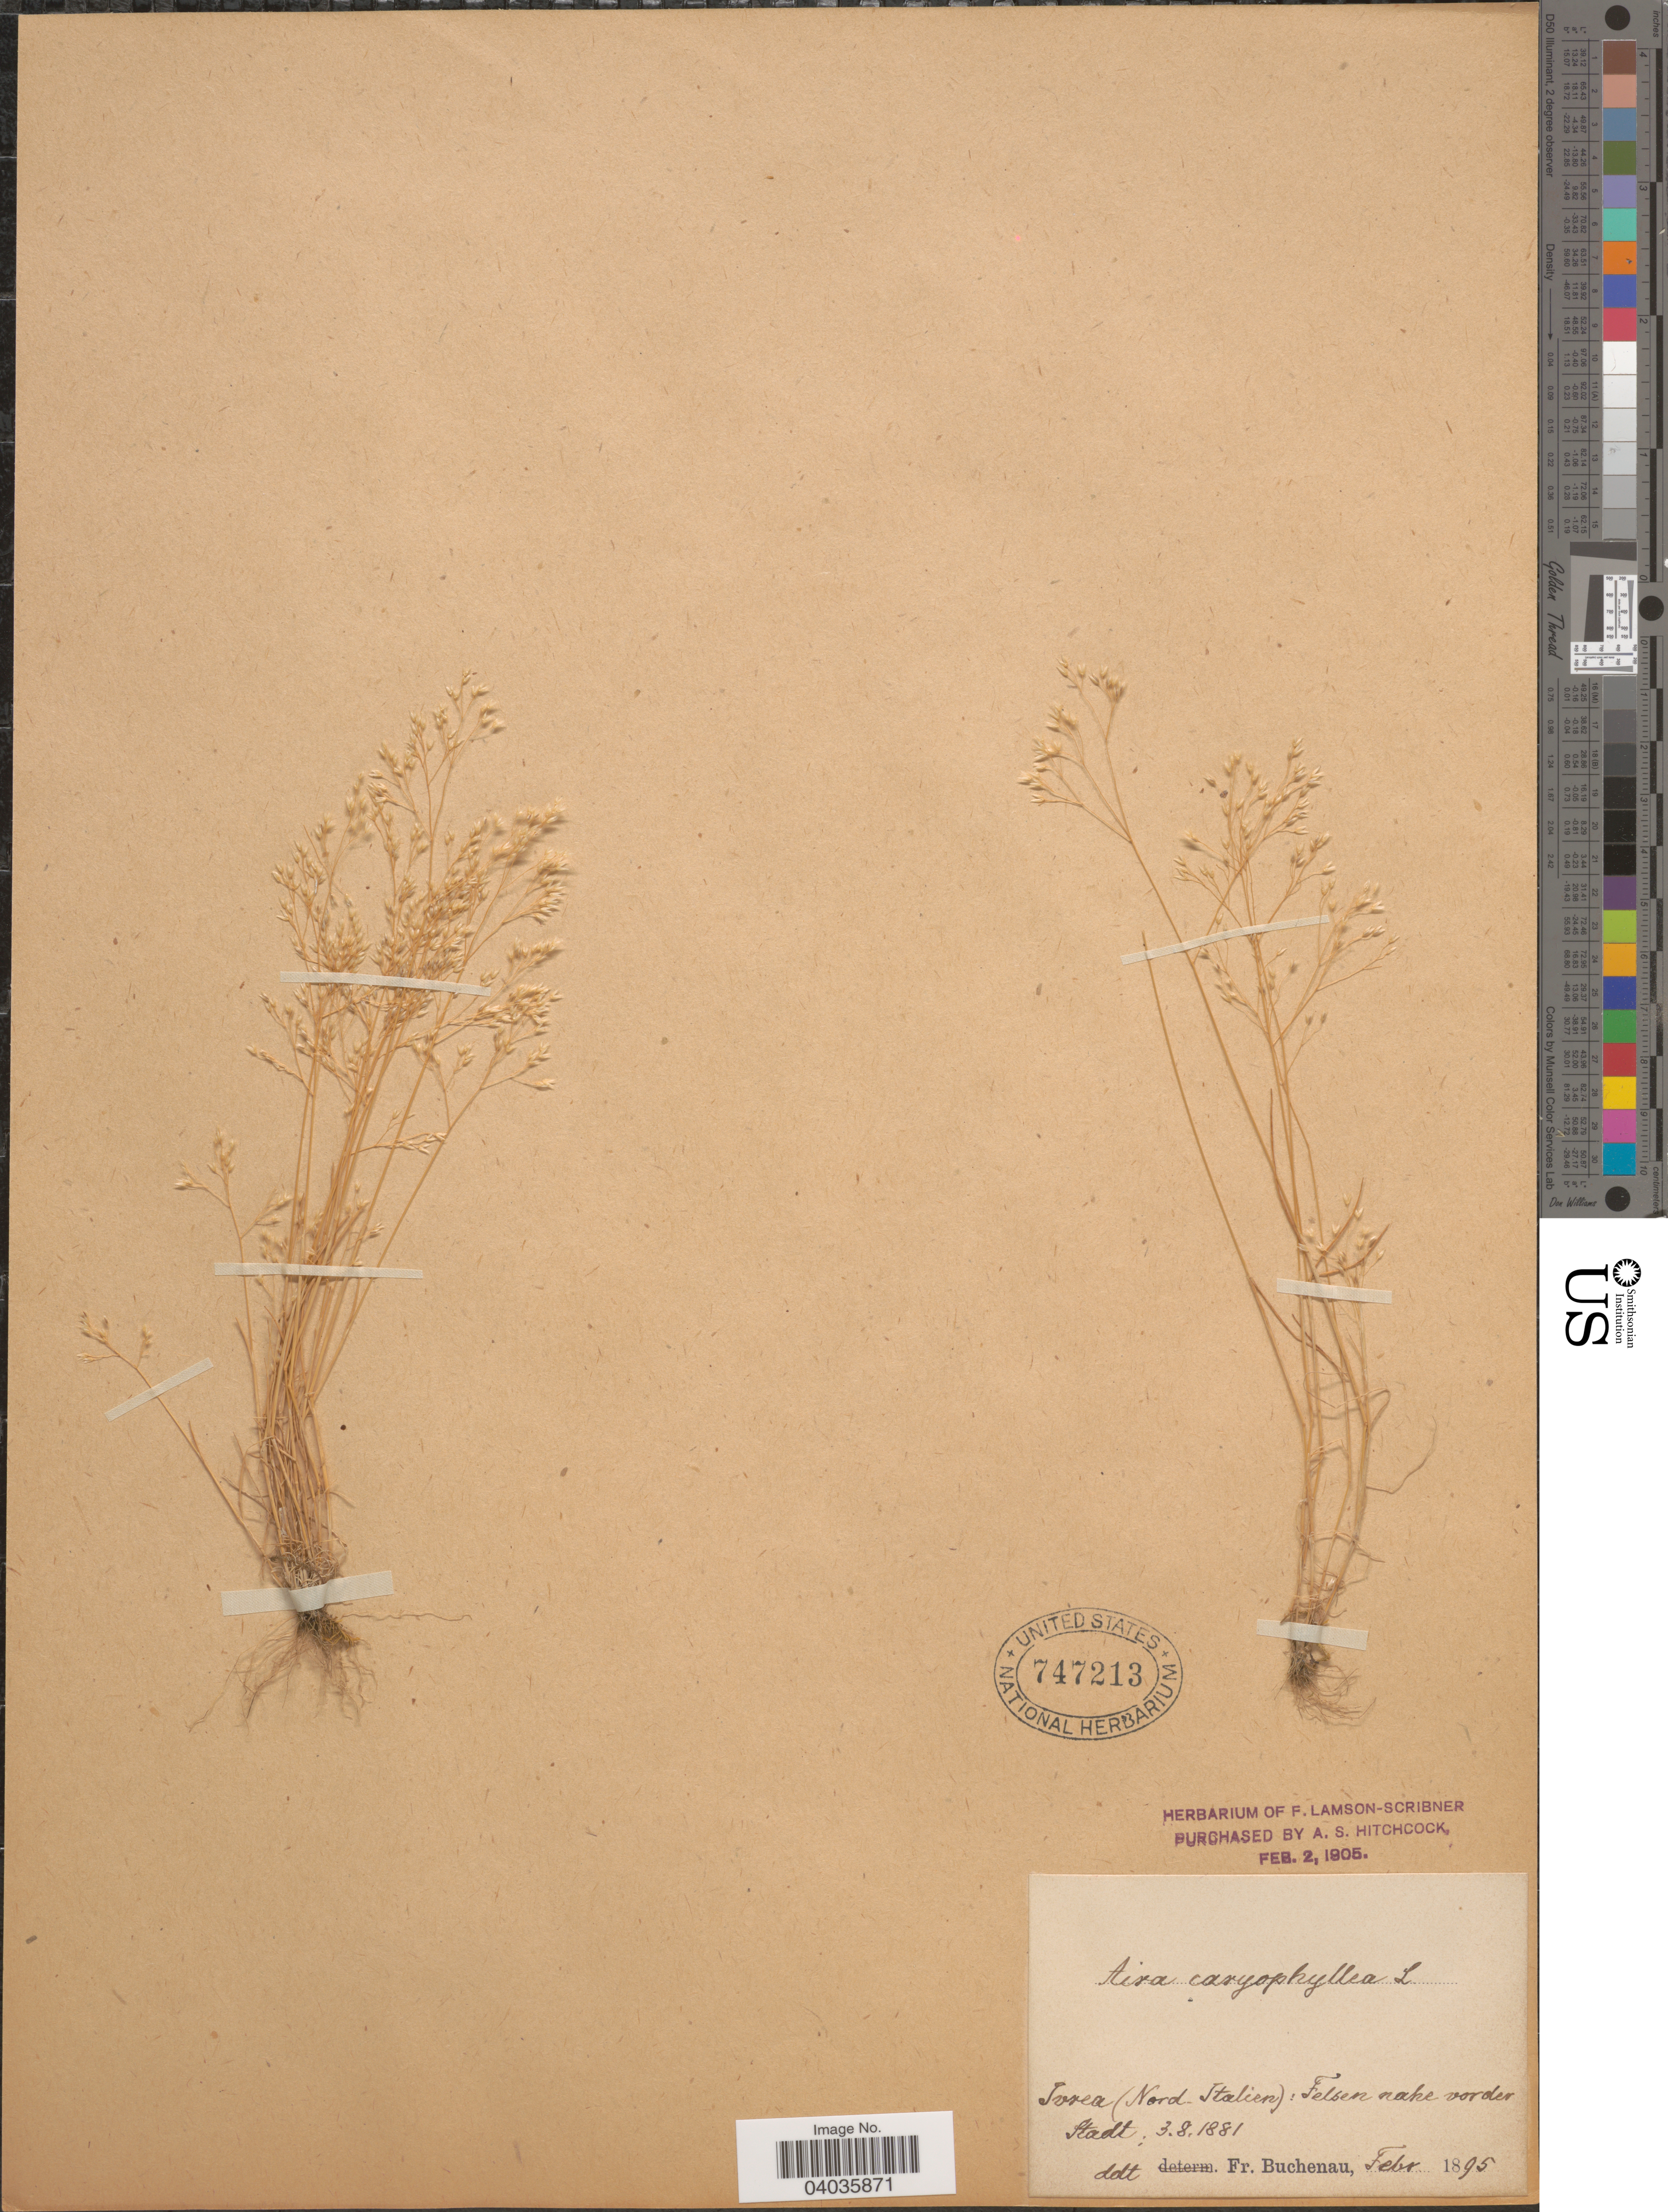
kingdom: Plantae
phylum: Tracheophyta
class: Liliopsida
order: Poales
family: Poaceae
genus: Aira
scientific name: Aira caryophyllea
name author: L.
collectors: F. Buchenau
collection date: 1881-08-03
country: Italy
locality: Ivrea (Nord-Italien): Felsen nahe vorder Stadt.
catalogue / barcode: US 747213